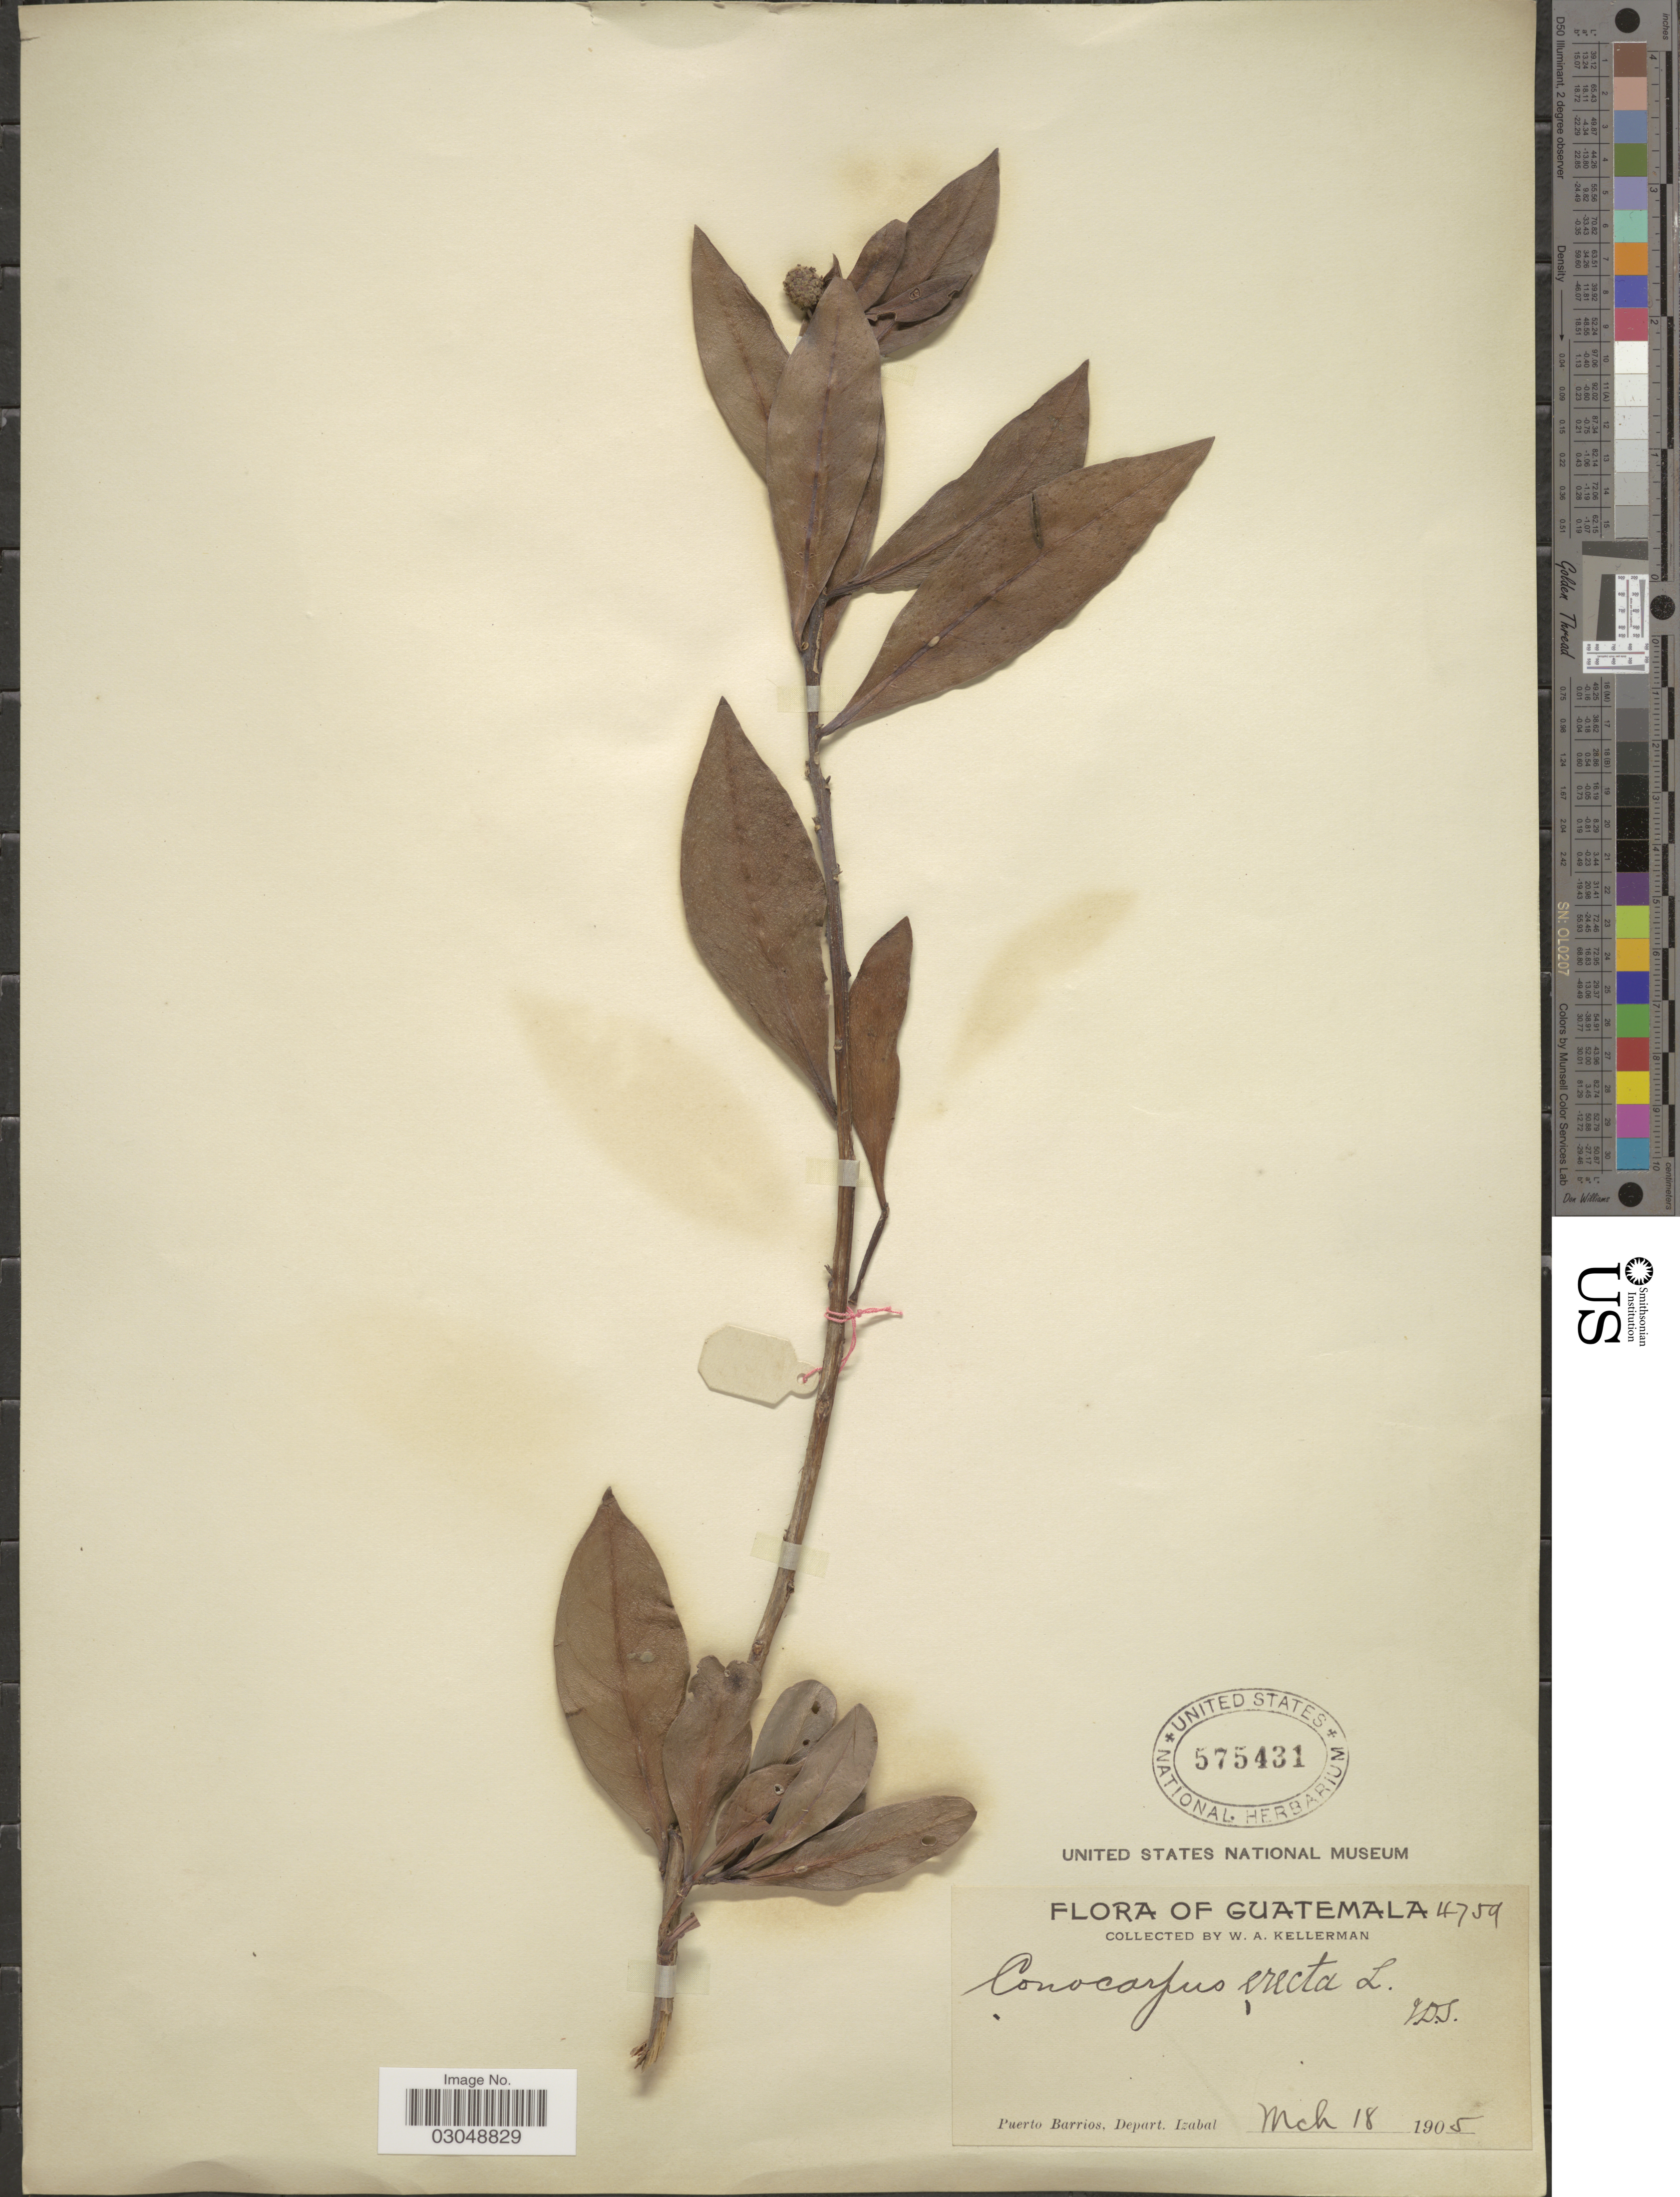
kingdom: Plantae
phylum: Tracheophyta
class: Magnoliopsida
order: Myrtales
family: Combretaceae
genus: Conocarpus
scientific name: Conocarpus erectus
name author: L.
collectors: W. Kellerman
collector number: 4759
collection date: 1905-03-18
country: Guatemala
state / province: Izabal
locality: Puerto Barrios, Depart. Izabal.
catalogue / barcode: US 575431